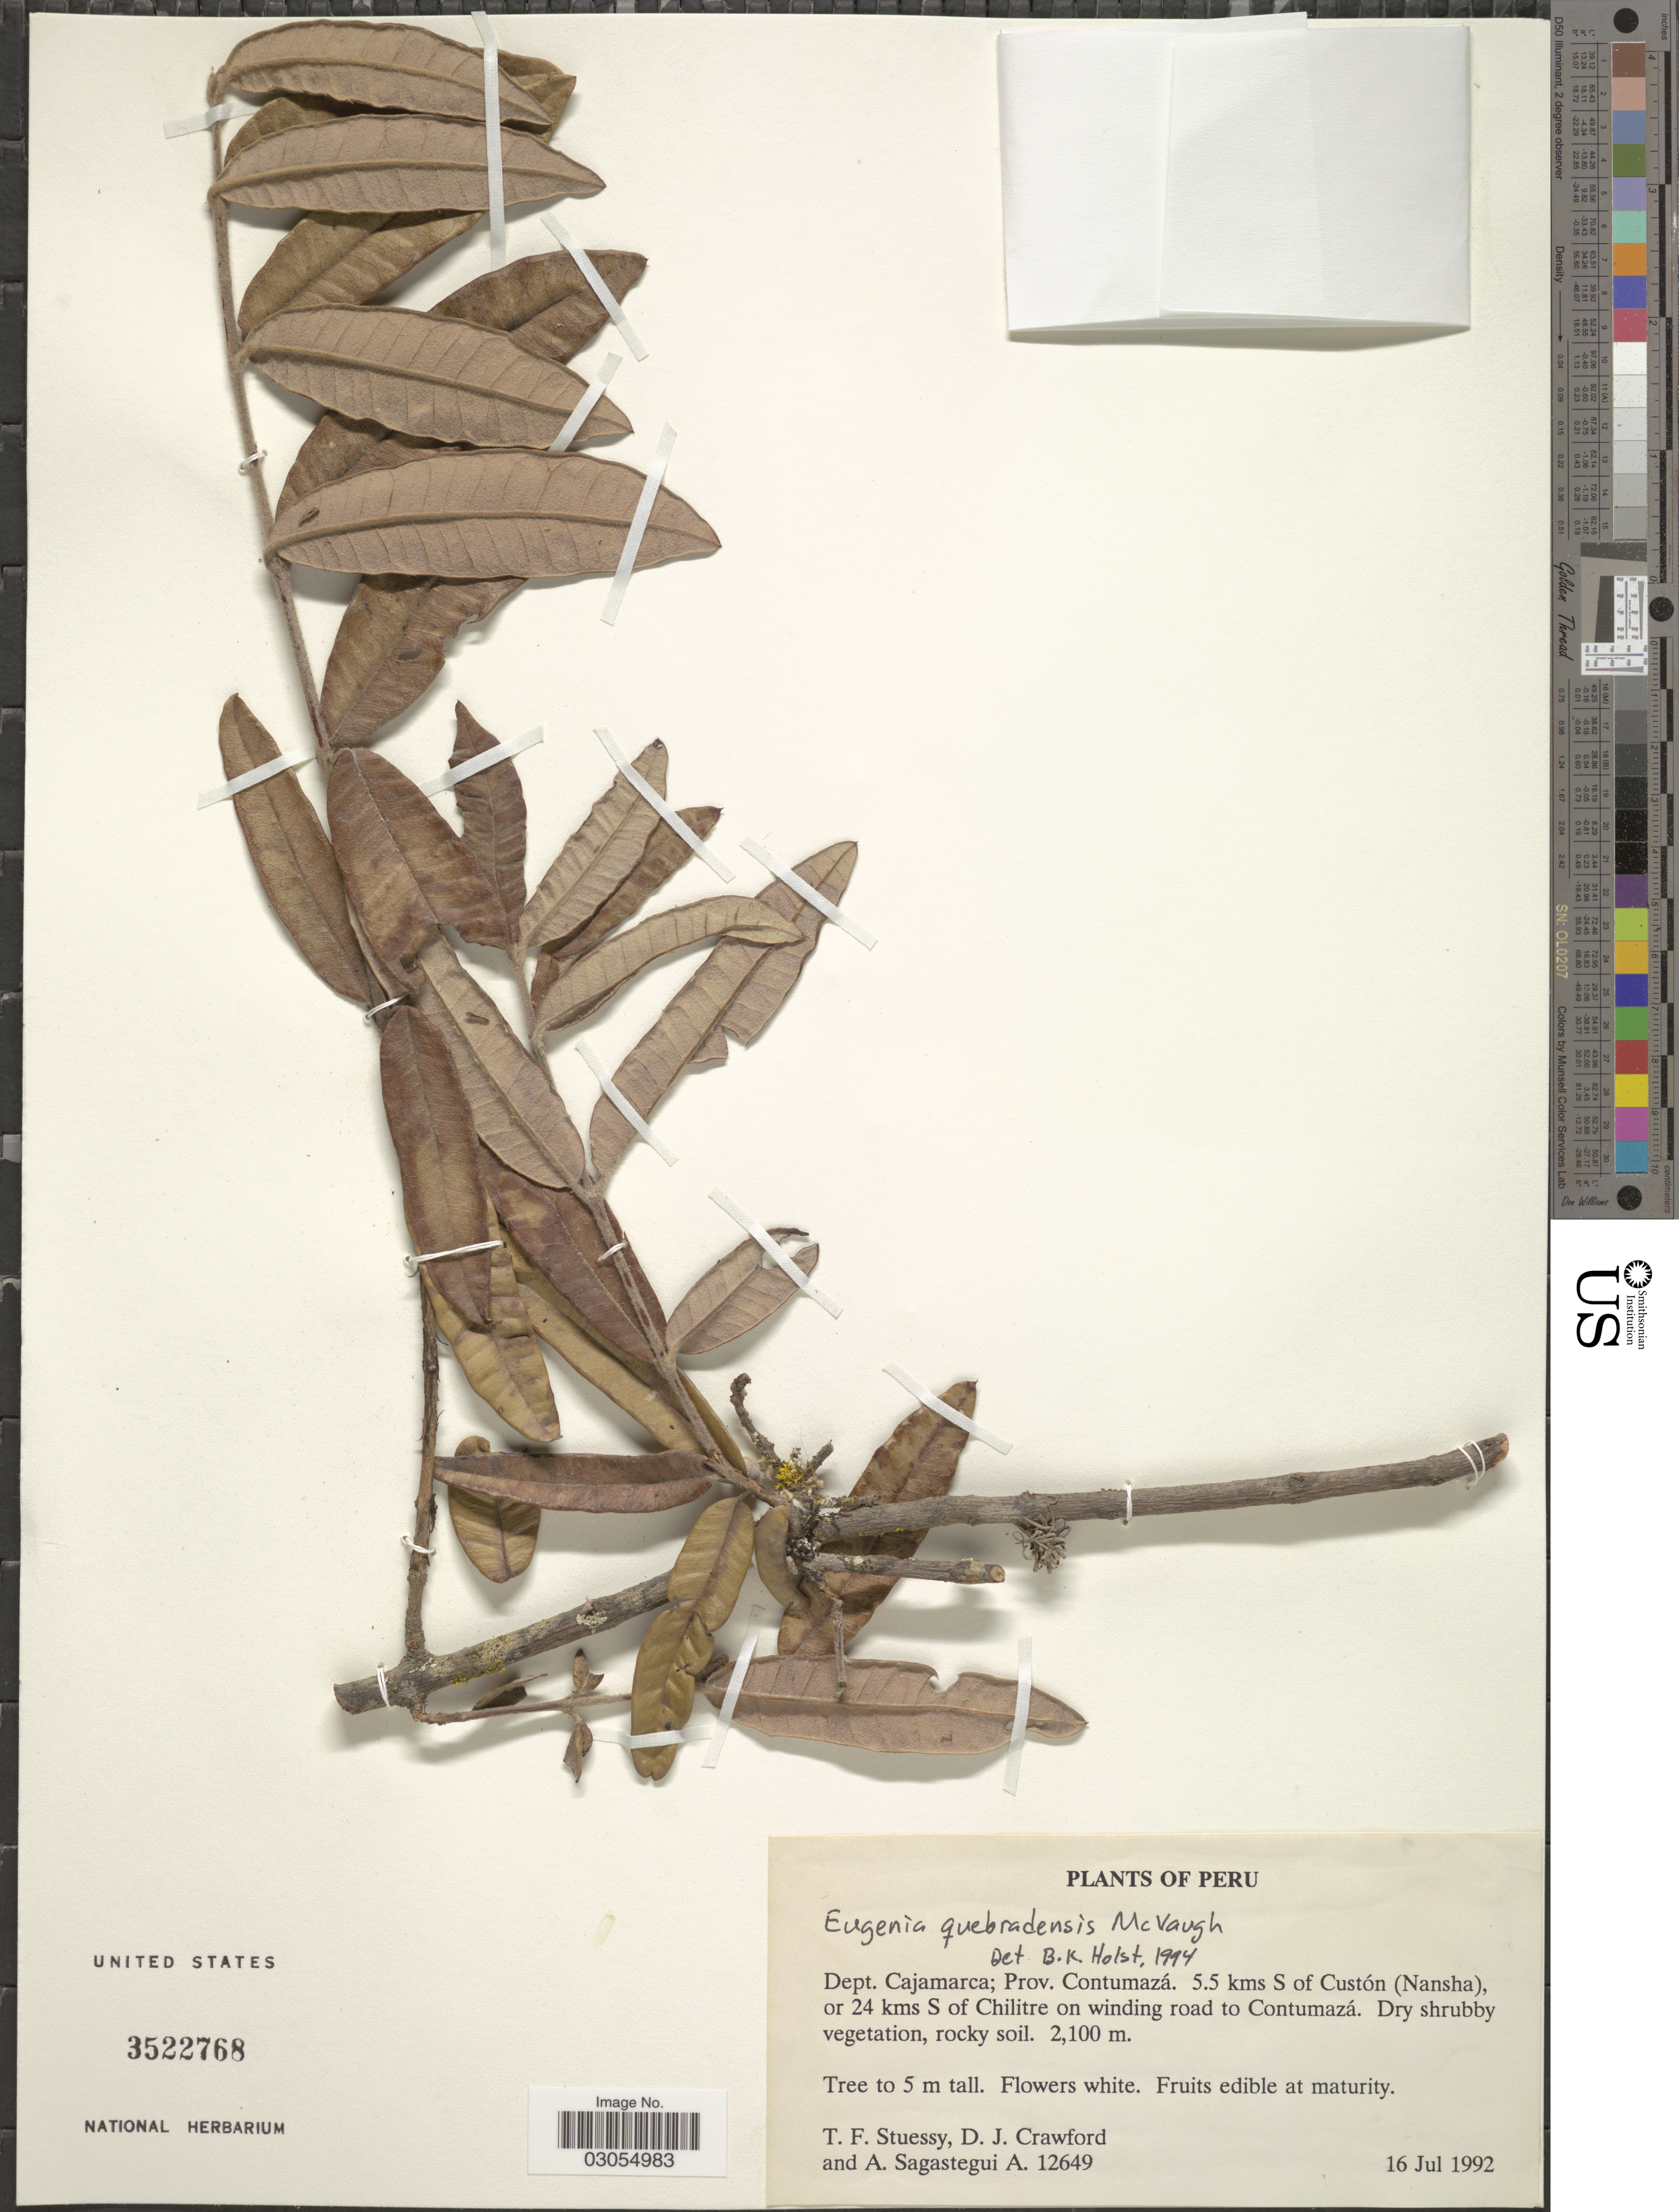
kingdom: Plantae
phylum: Tracheophyta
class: Magnoliopsida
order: Myrtales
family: Myrtaceae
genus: Eugenia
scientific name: Eugenia quebradensis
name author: McVaugh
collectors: T. Stuessy, D. Crawford & A. Sagástegui A.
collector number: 12649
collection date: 1992-07-16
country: Peru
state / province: Cajamarca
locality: Dept. Cajamarca; Prov. Contumazá. 5.5 kms S of Custón (Nansha), or 24 kms S of Chilitre on winding road to Contumazá.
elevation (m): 2100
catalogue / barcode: US 3522768